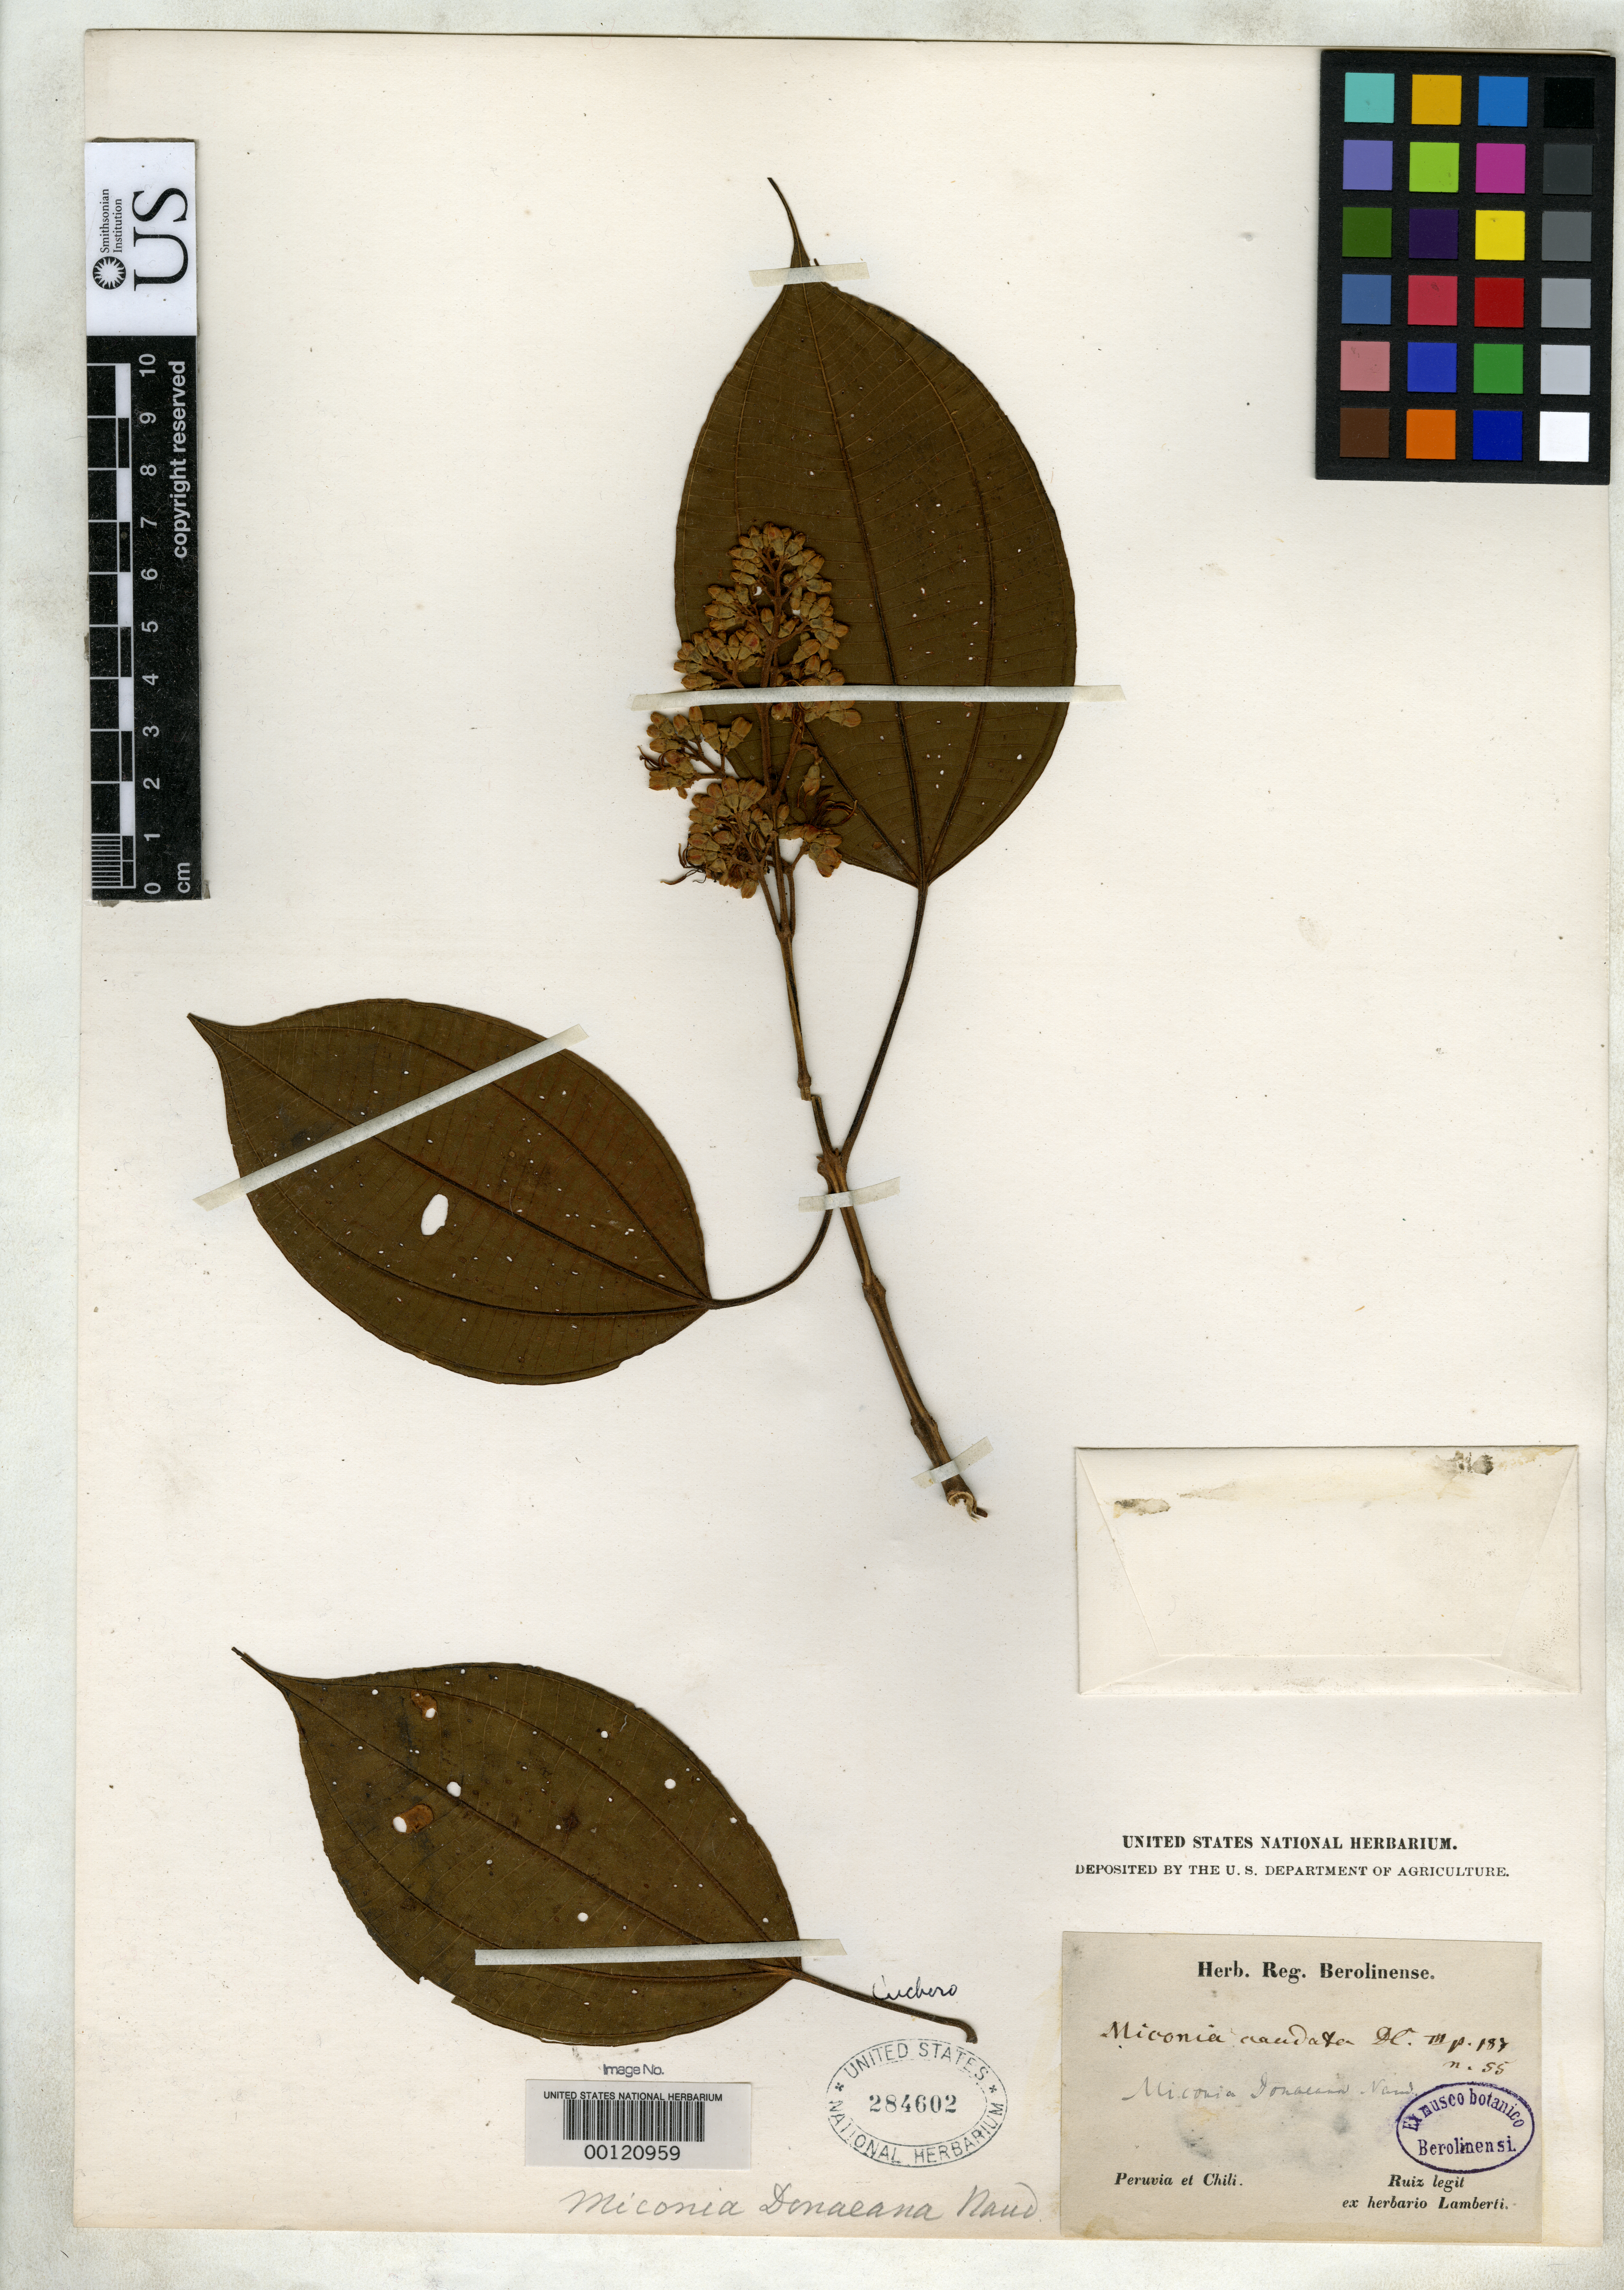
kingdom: Plantae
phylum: Tracheophyta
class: Magnoliopsida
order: Myrtales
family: Melastomataceae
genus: Miconia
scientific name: Miconia donaeana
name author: Naudin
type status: Type Collection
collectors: H. Ruiz López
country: Peru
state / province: San Martín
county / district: Mariscal Cáceres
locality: Rio Huallaga, margen Derecha del; Balsa Probana; dtto. Tocache Nuevo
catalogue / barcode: US 284602